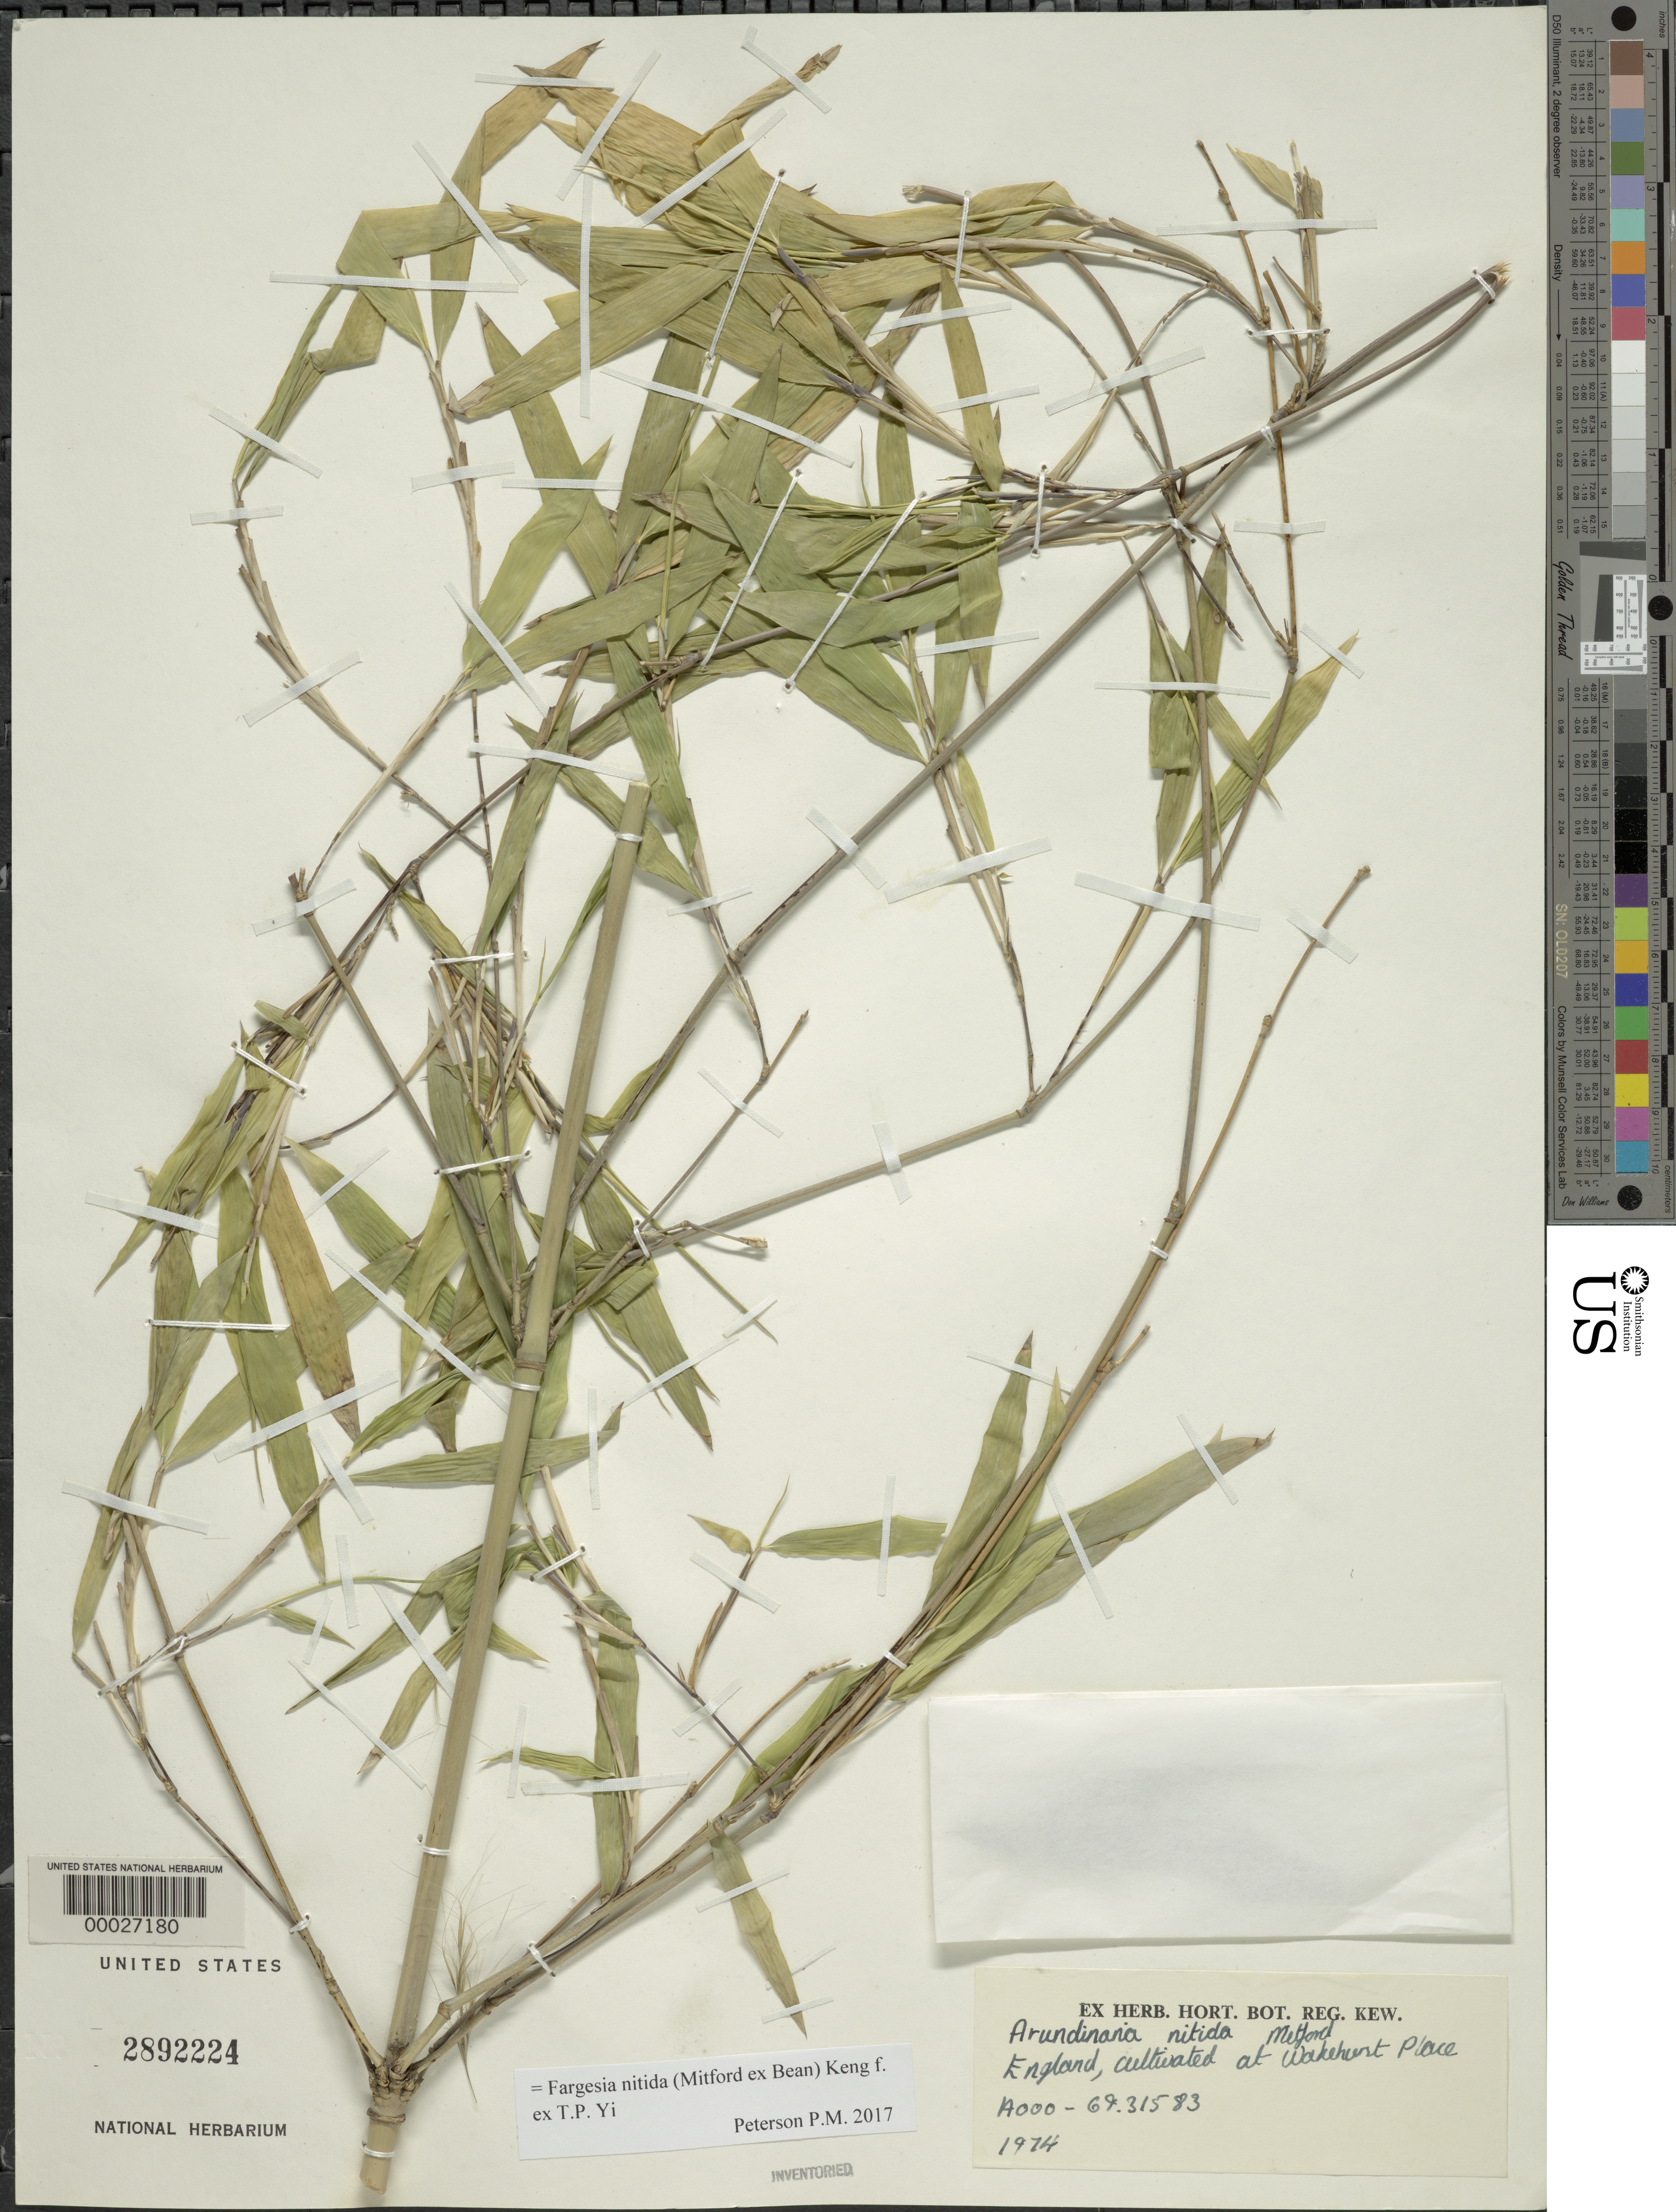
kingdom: Plantae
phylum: Tracheophyta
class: Liliopsida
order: Poales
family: Poaceae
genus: Fargesia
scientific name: Fargesia nitida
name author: (Mitford ex Stapf) Keng f. ex T.P. Yi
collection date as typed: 1974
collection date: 1974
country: United Kingdom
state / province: England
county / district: East Sussex / West Sussex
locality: Wakehurst place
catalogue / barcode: US 2892224